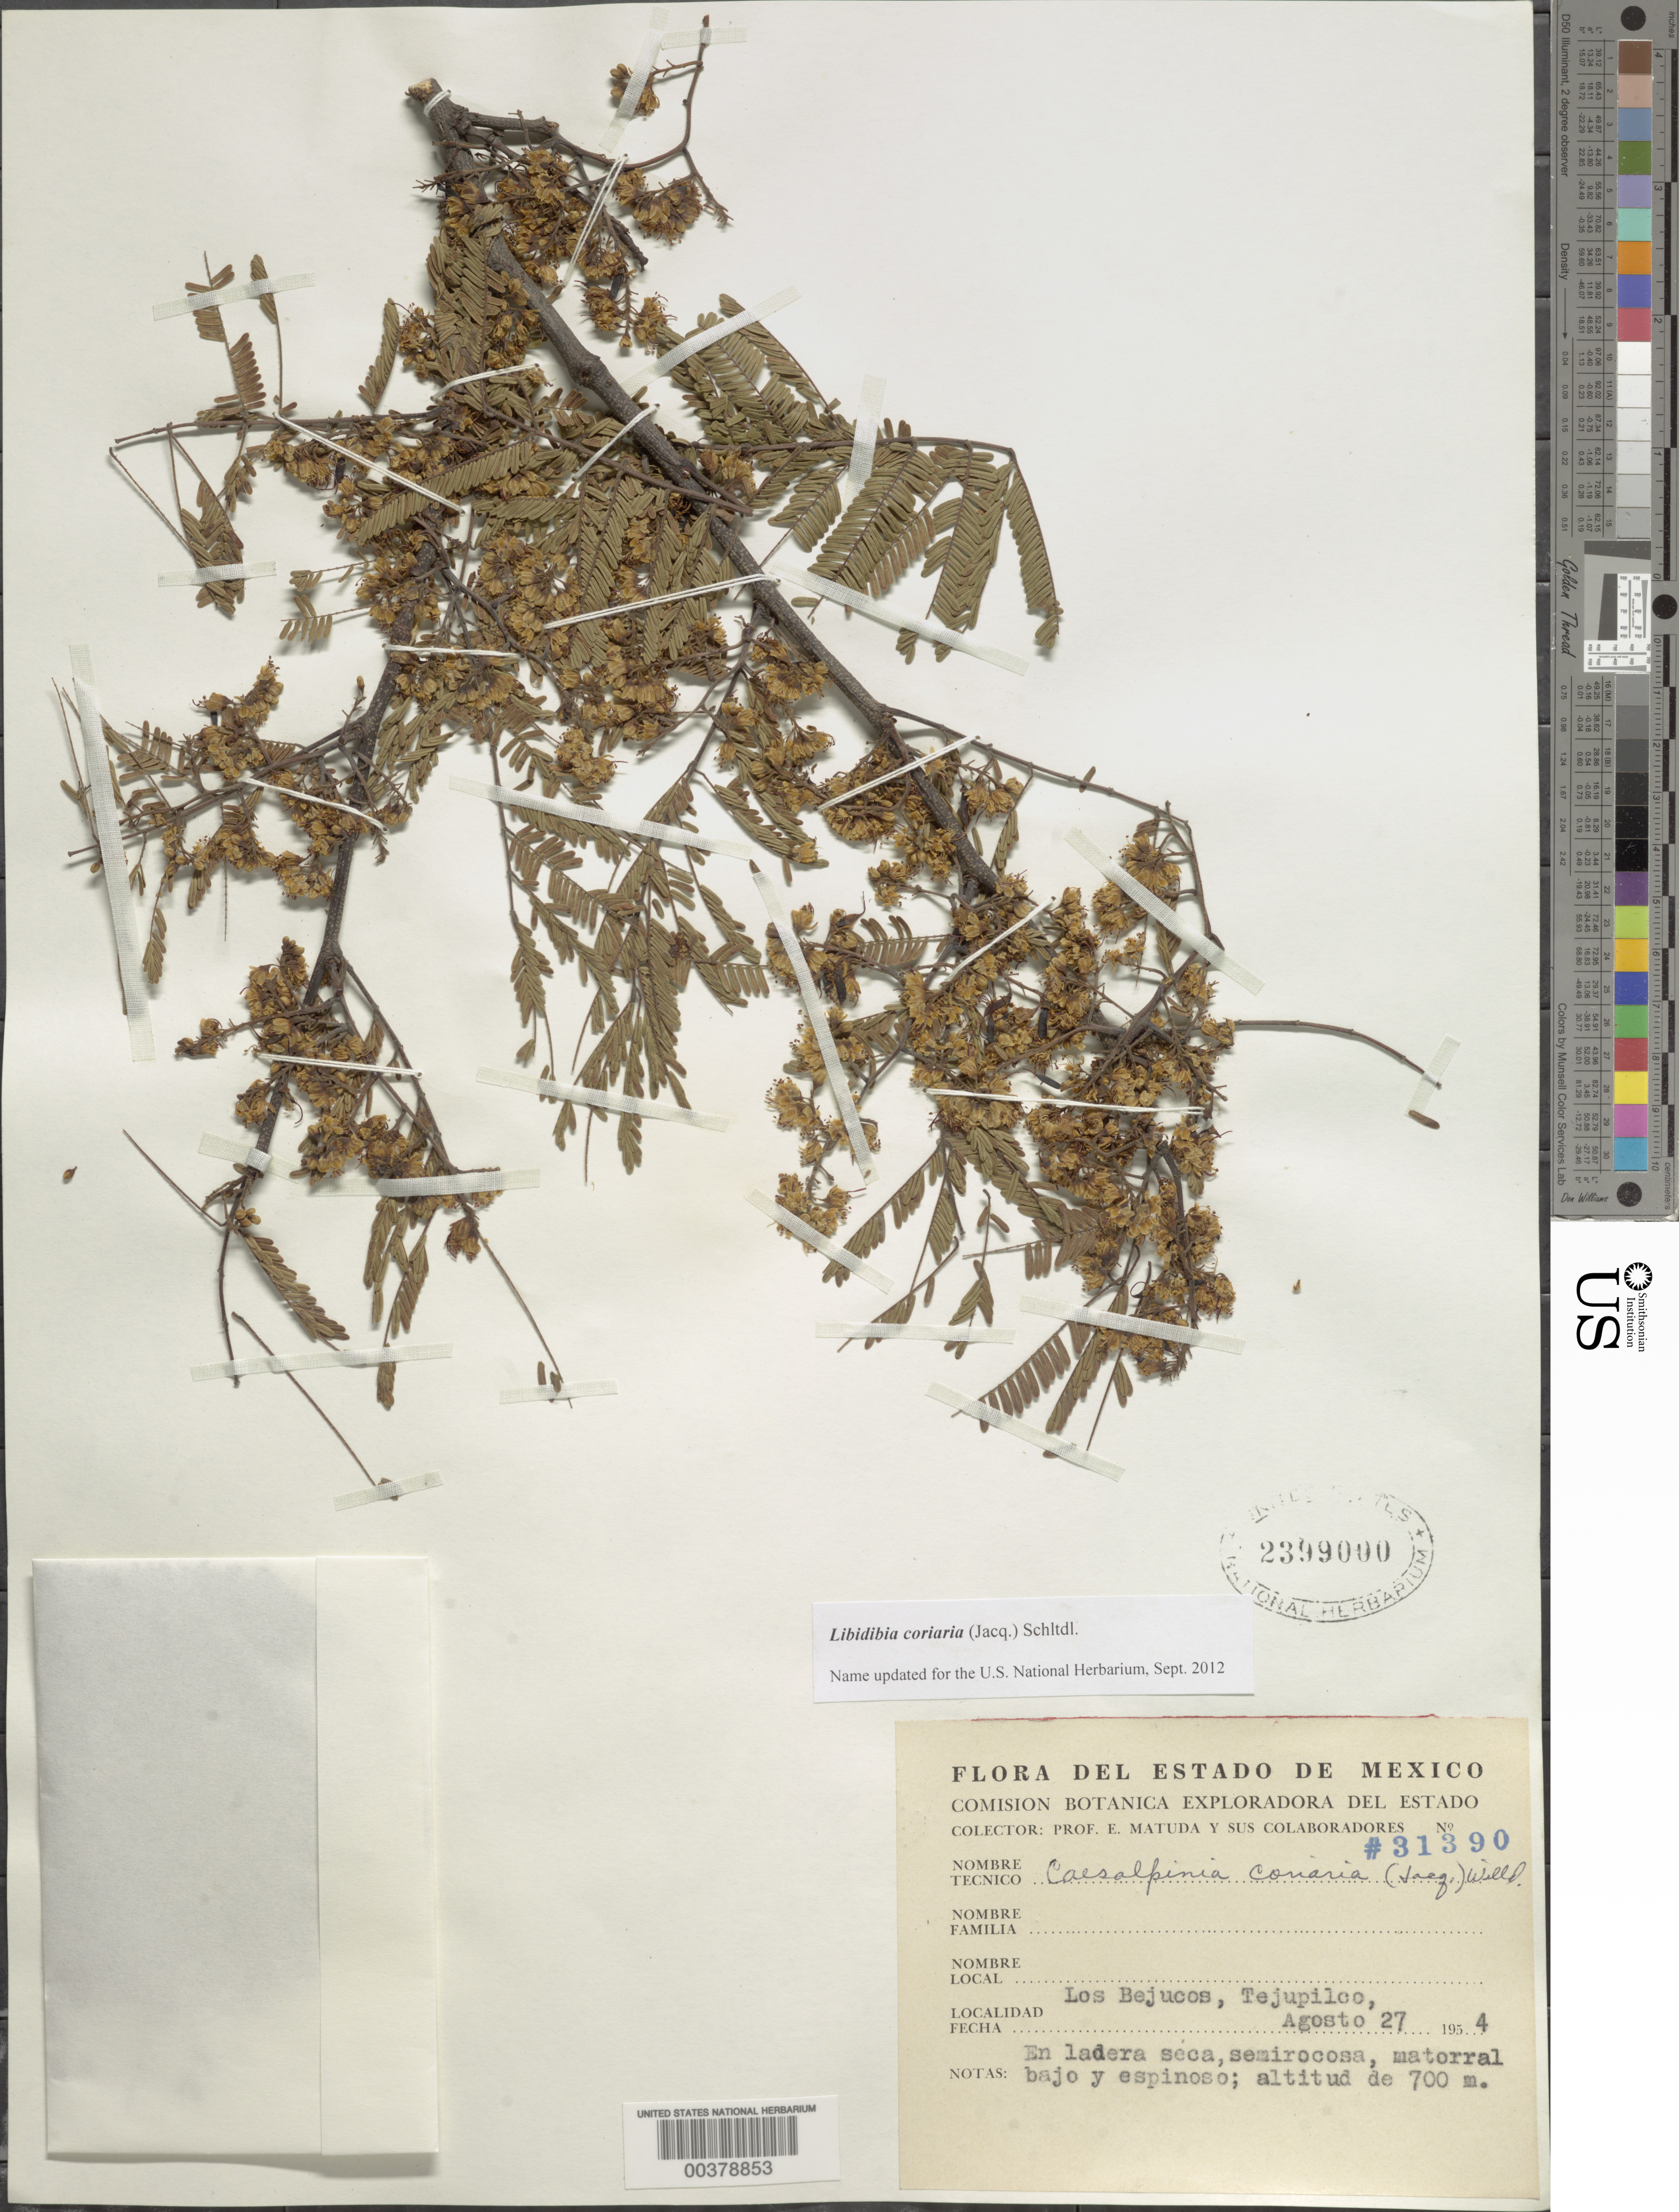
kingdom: Plantae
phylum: Tracheophyta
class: Magnoliopsida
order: Fabales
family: Fabaceae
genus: Libidibia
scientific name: Libidibia coriaria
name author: (Jacq.) Schltdl.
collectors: E. Matuda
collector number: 31390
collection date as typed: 27 Aug 1954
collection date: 1954-08-27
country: Mexico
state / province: México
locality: Los Bejucos, Tejupilco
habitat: En ladera seca, semirocosa, matorral bajo y espinoso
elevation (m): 700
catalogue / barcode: US 2399000